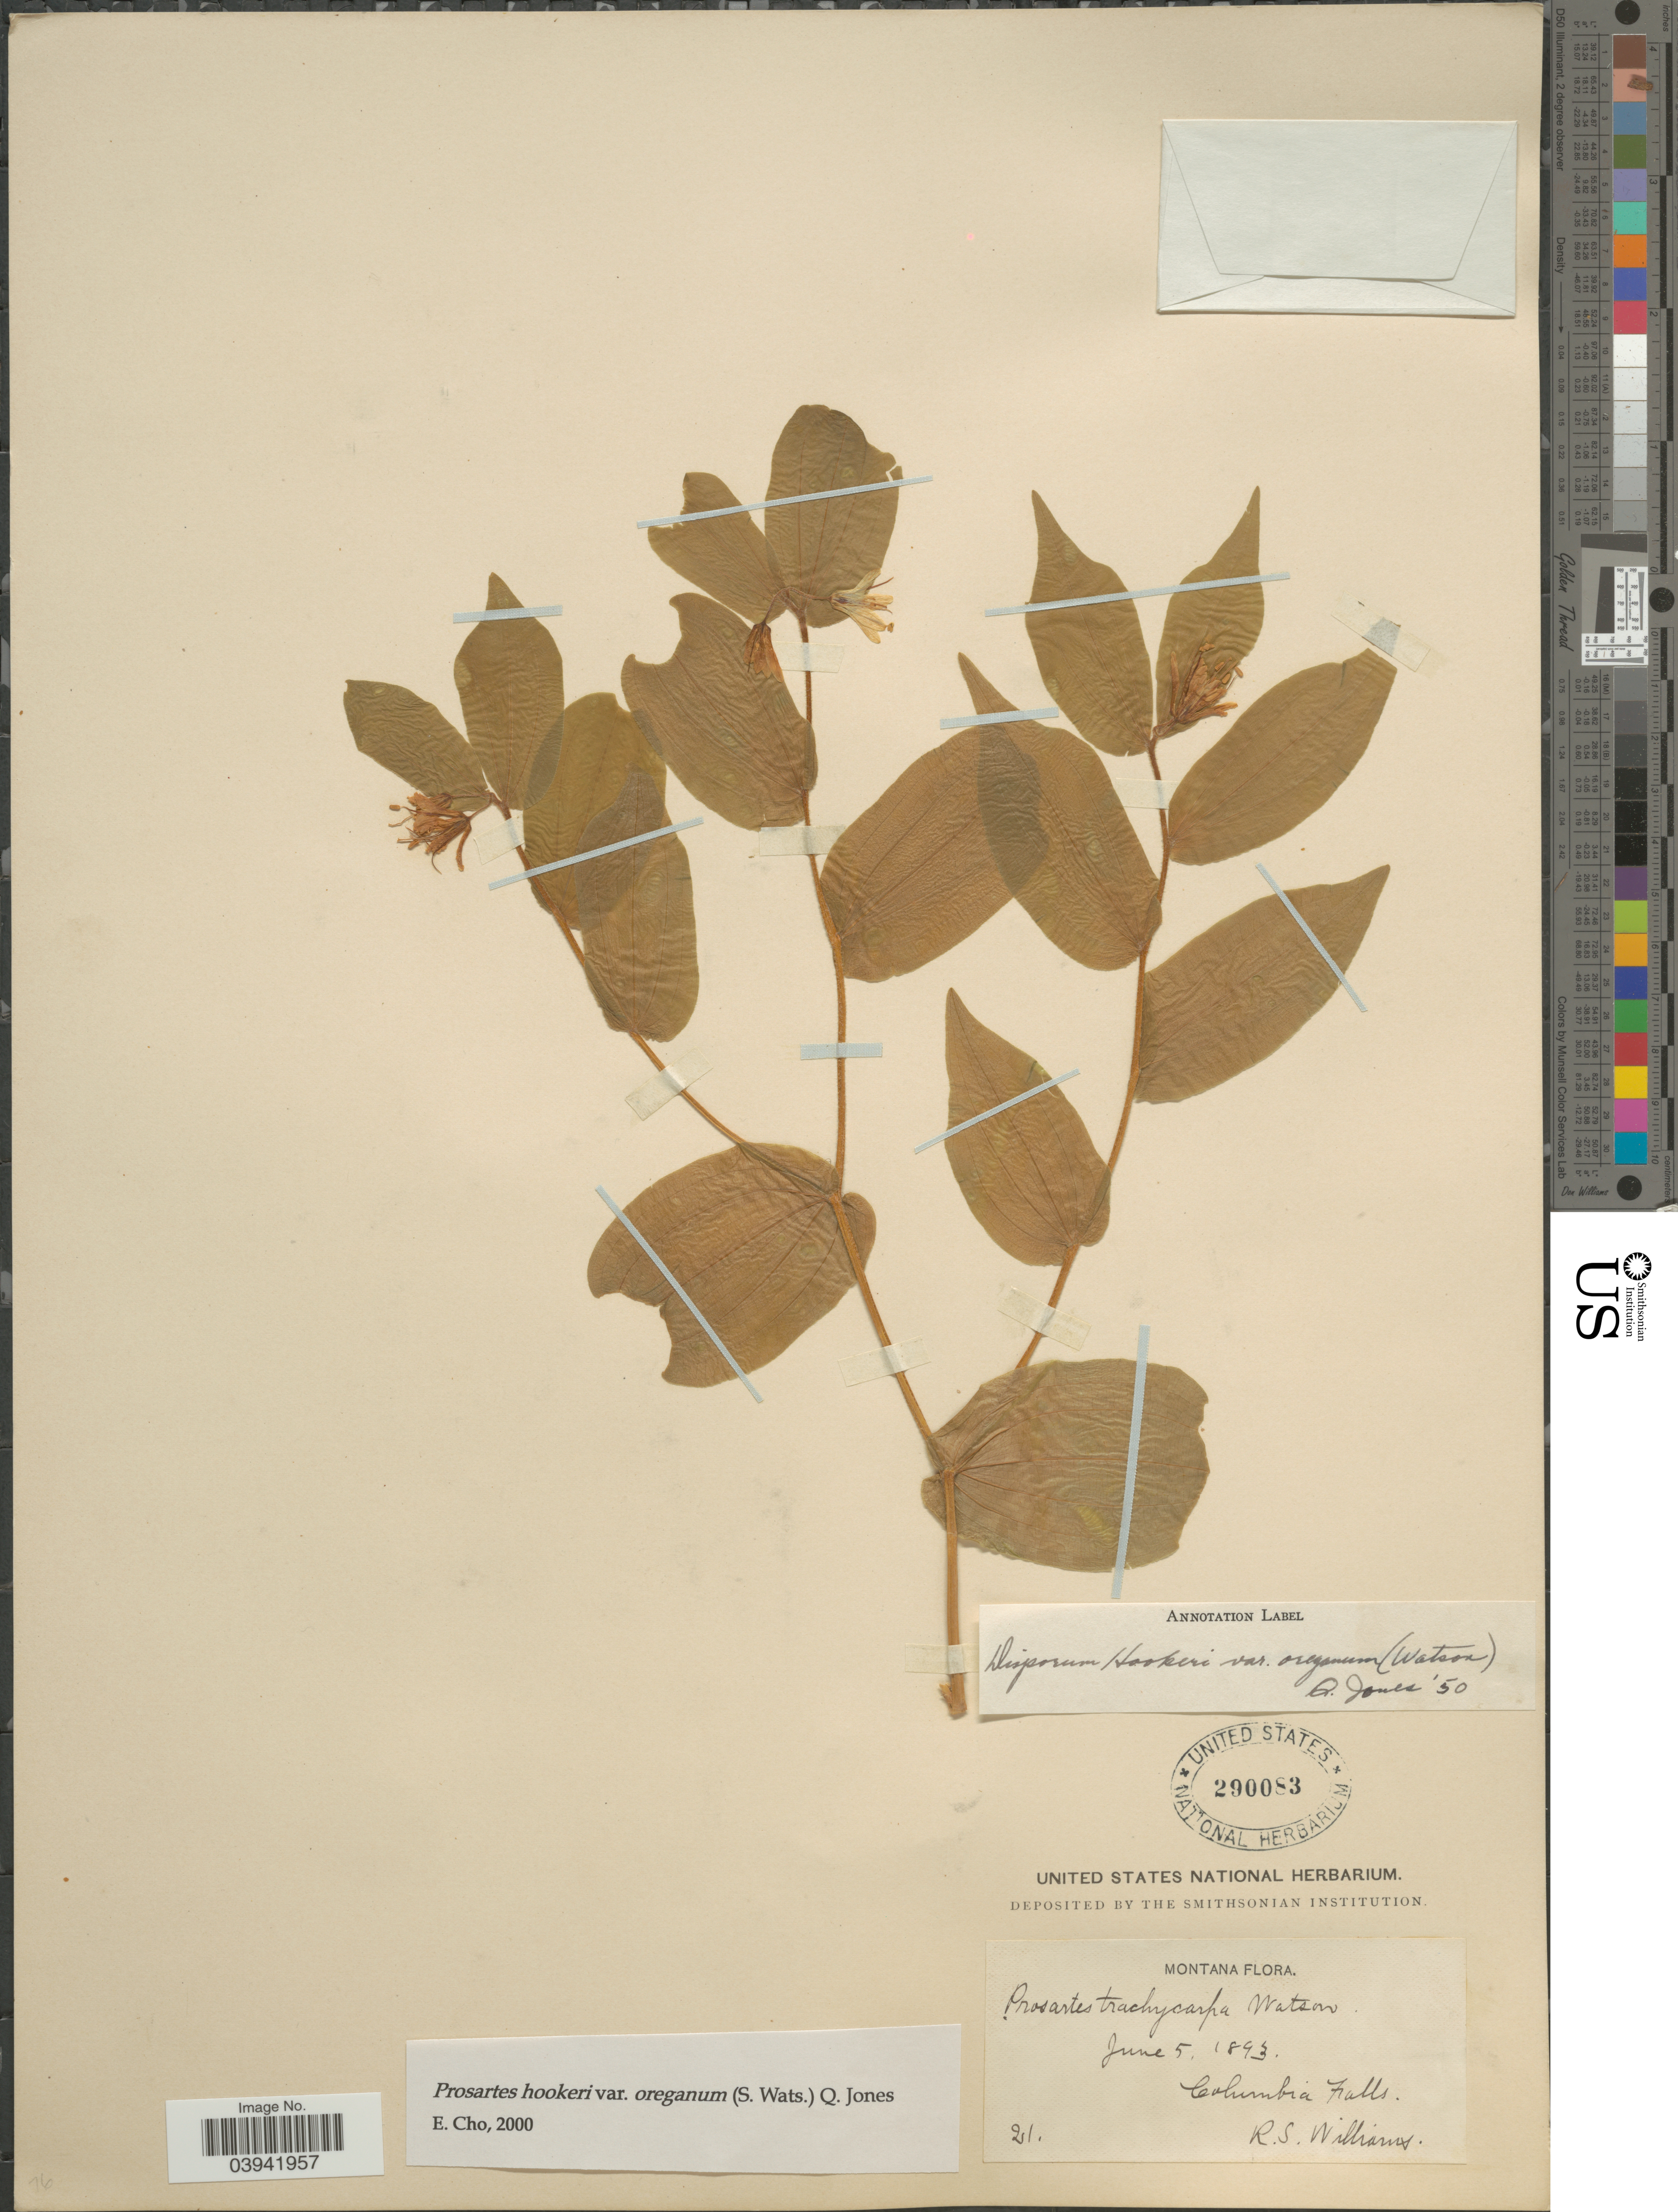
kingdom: Plantae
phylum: Tracheophyta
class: Liliopsida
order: Liliales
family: Liliaceae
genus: Prosartes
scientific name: Prosartes hookeri var. oregana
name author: (S. Watson) Kartesz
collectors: R. S. Williams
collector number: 21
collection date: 1893-06-05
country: United States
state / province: Montana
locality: Columbia Falls.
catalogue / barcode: US 290083